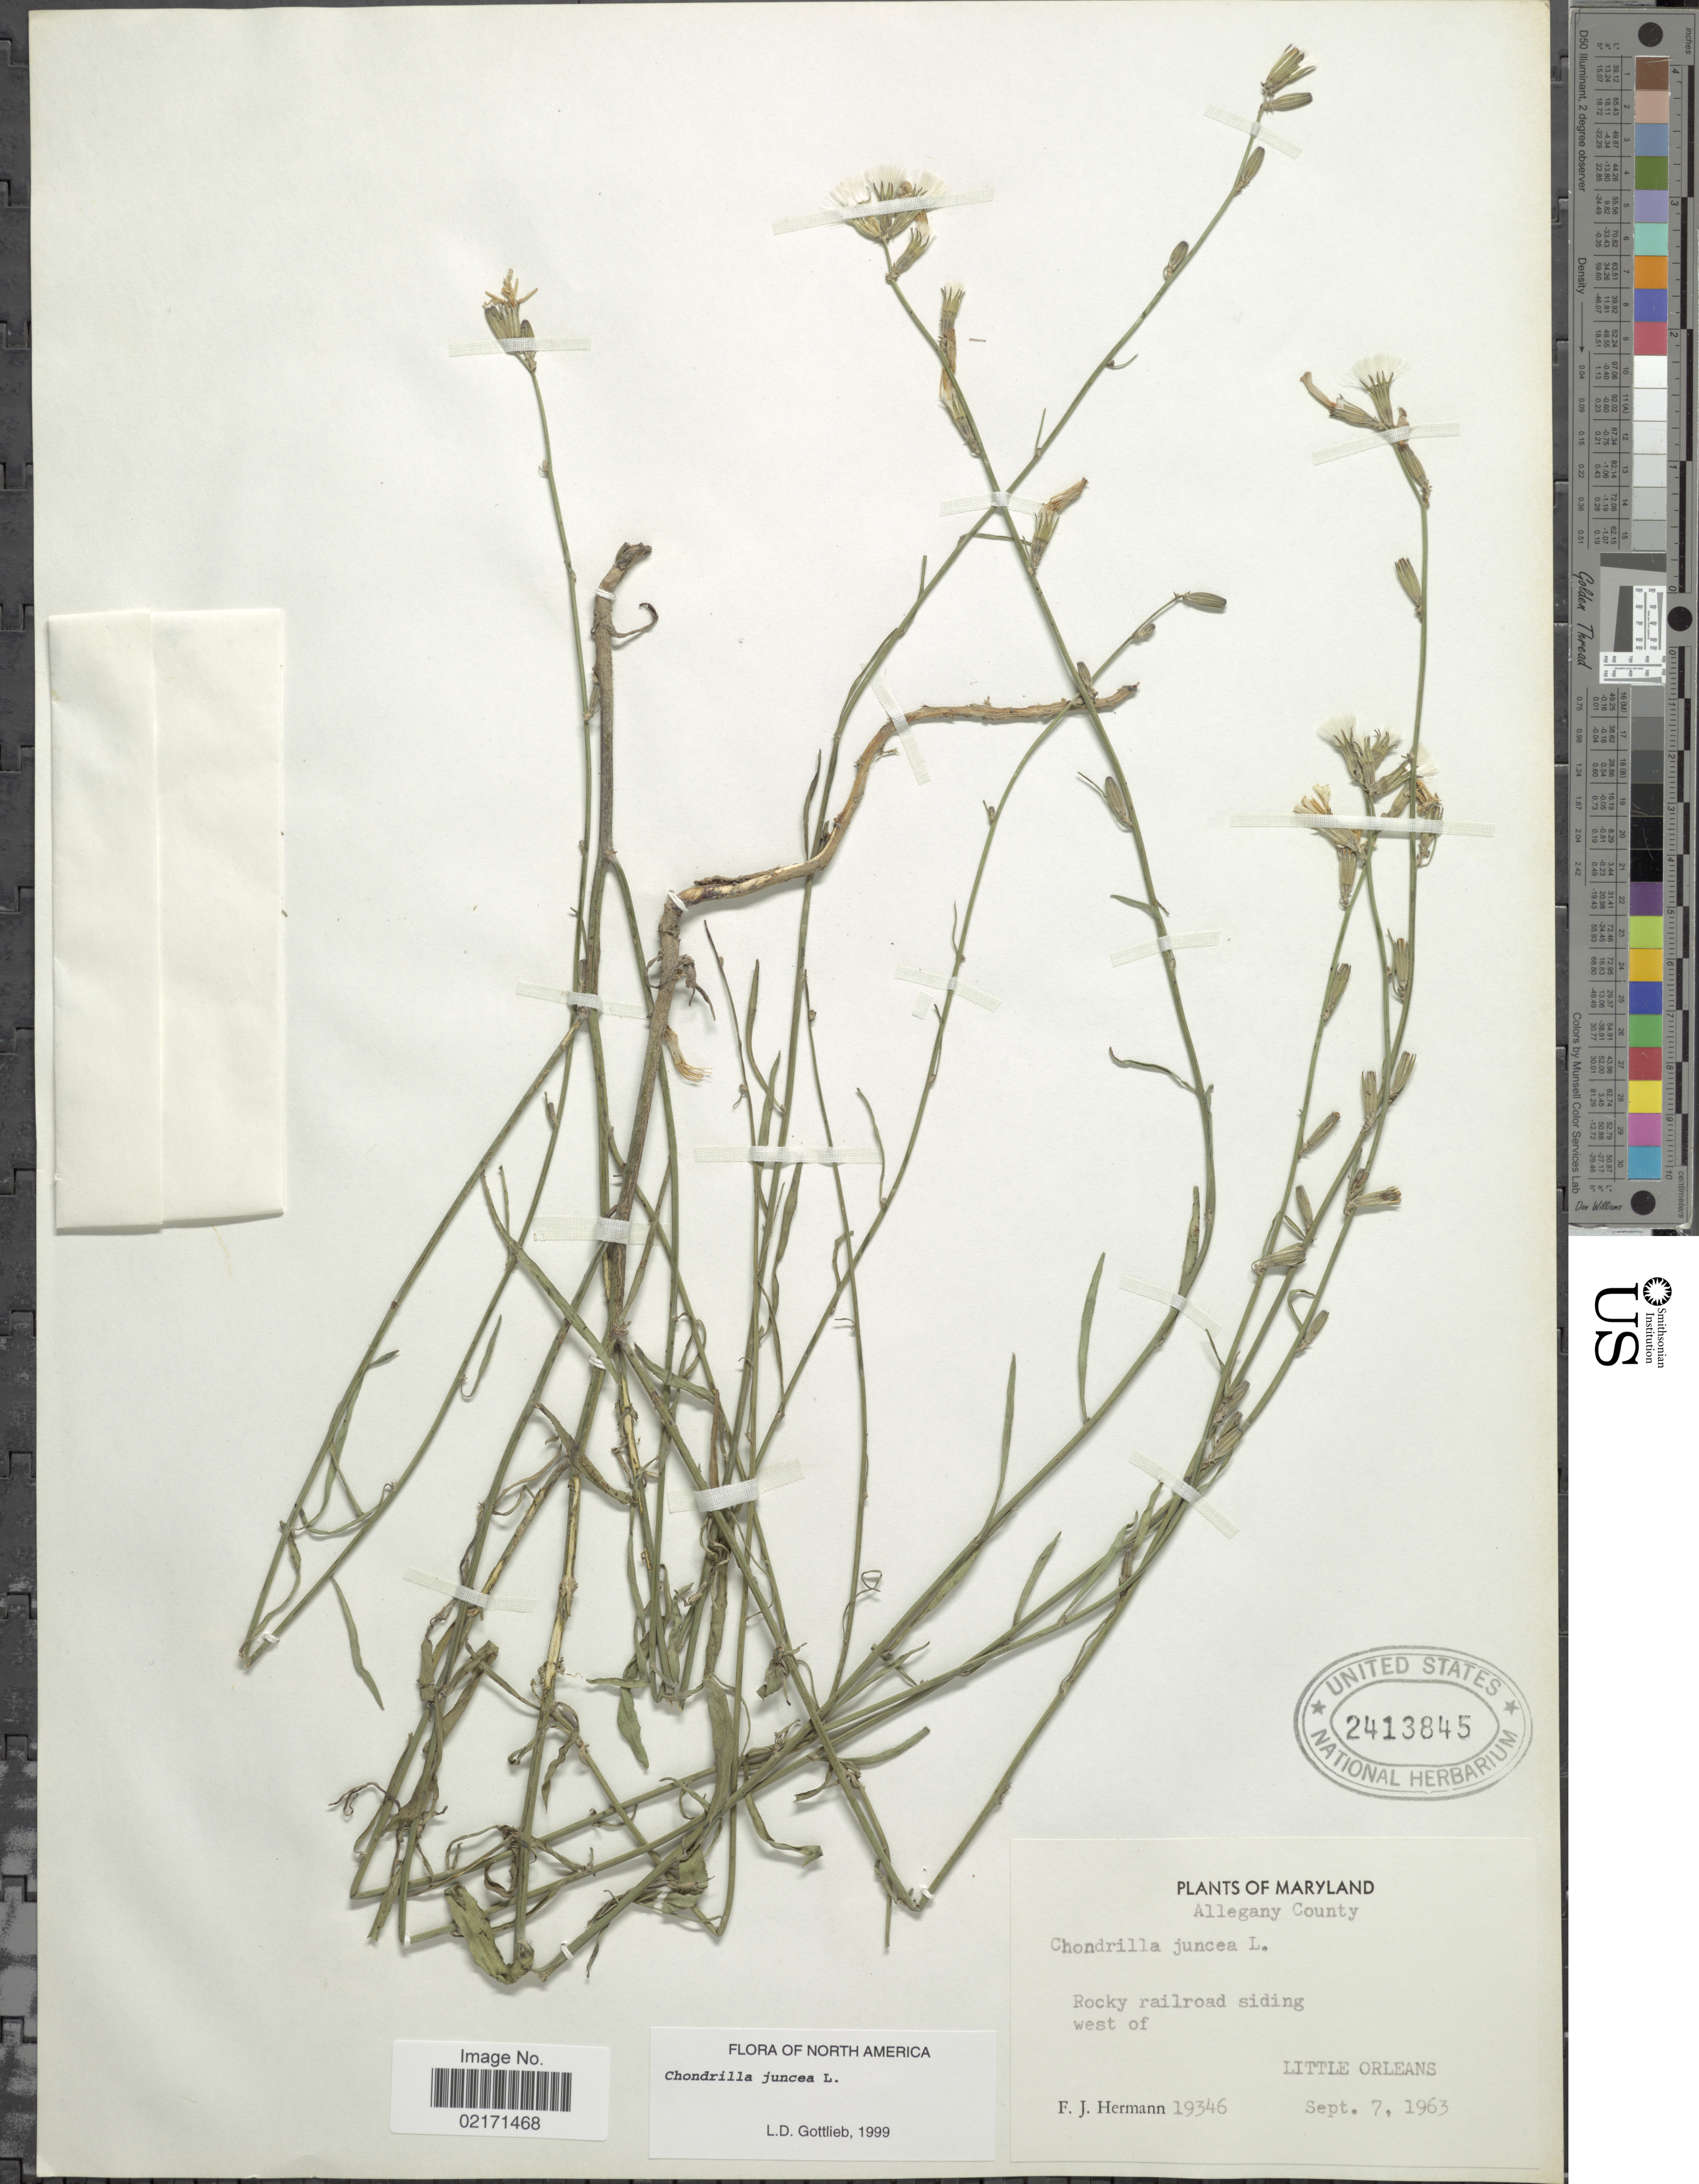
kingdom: Plantae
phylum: Tracheophyta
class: Magnoliopsida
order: Asterales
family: Asteraceae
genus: Chondrilla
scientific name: Chondrilla juncea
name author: L.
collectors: F. J. Hermann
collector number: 19346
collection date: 1963-09-07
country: United States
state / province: Maryland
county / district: Allegany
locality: Allegany County, Rocky railroad siding, west of Little Orleans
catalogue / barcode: US 2413845